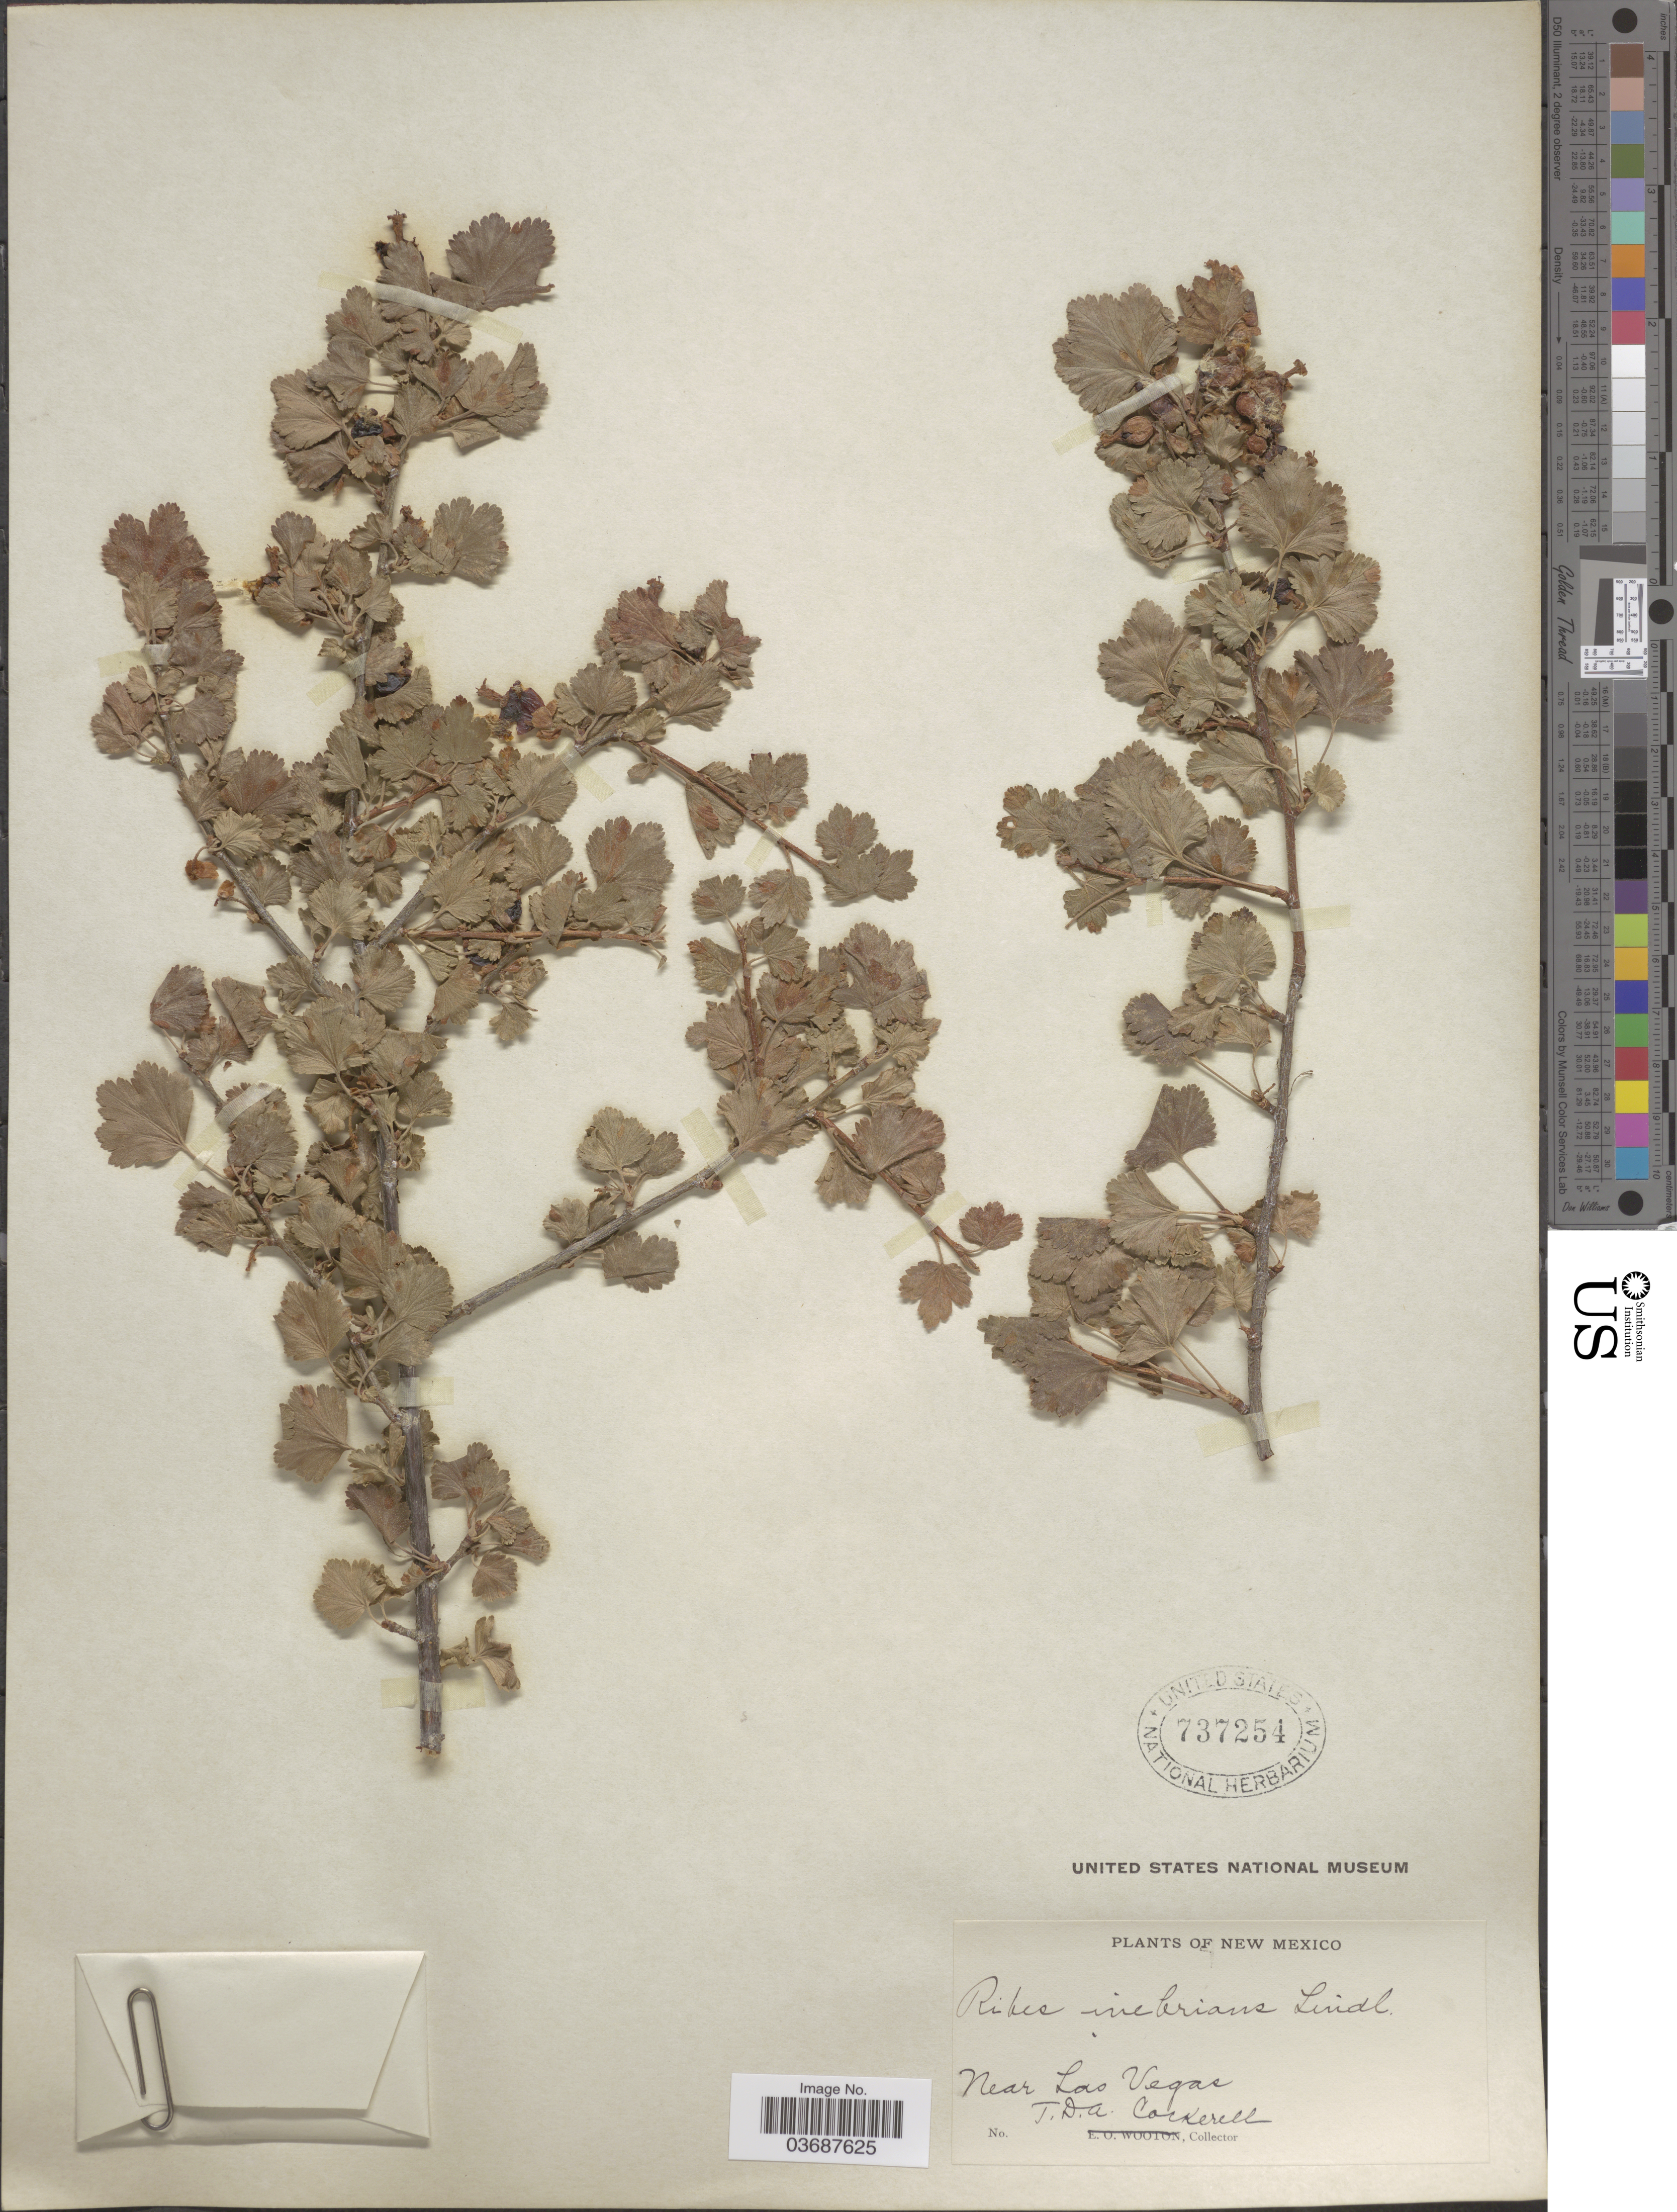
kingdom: Plantae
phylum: Tracheophyta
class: Magnoliopsida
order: Saxifragales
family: Grossulariaceae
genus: Ribes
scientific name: Ribes inebrians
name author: Lindl.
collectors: T. Cockerell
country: United States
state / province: New Mexico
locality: Near Las Vegas.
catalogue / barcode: US 737254